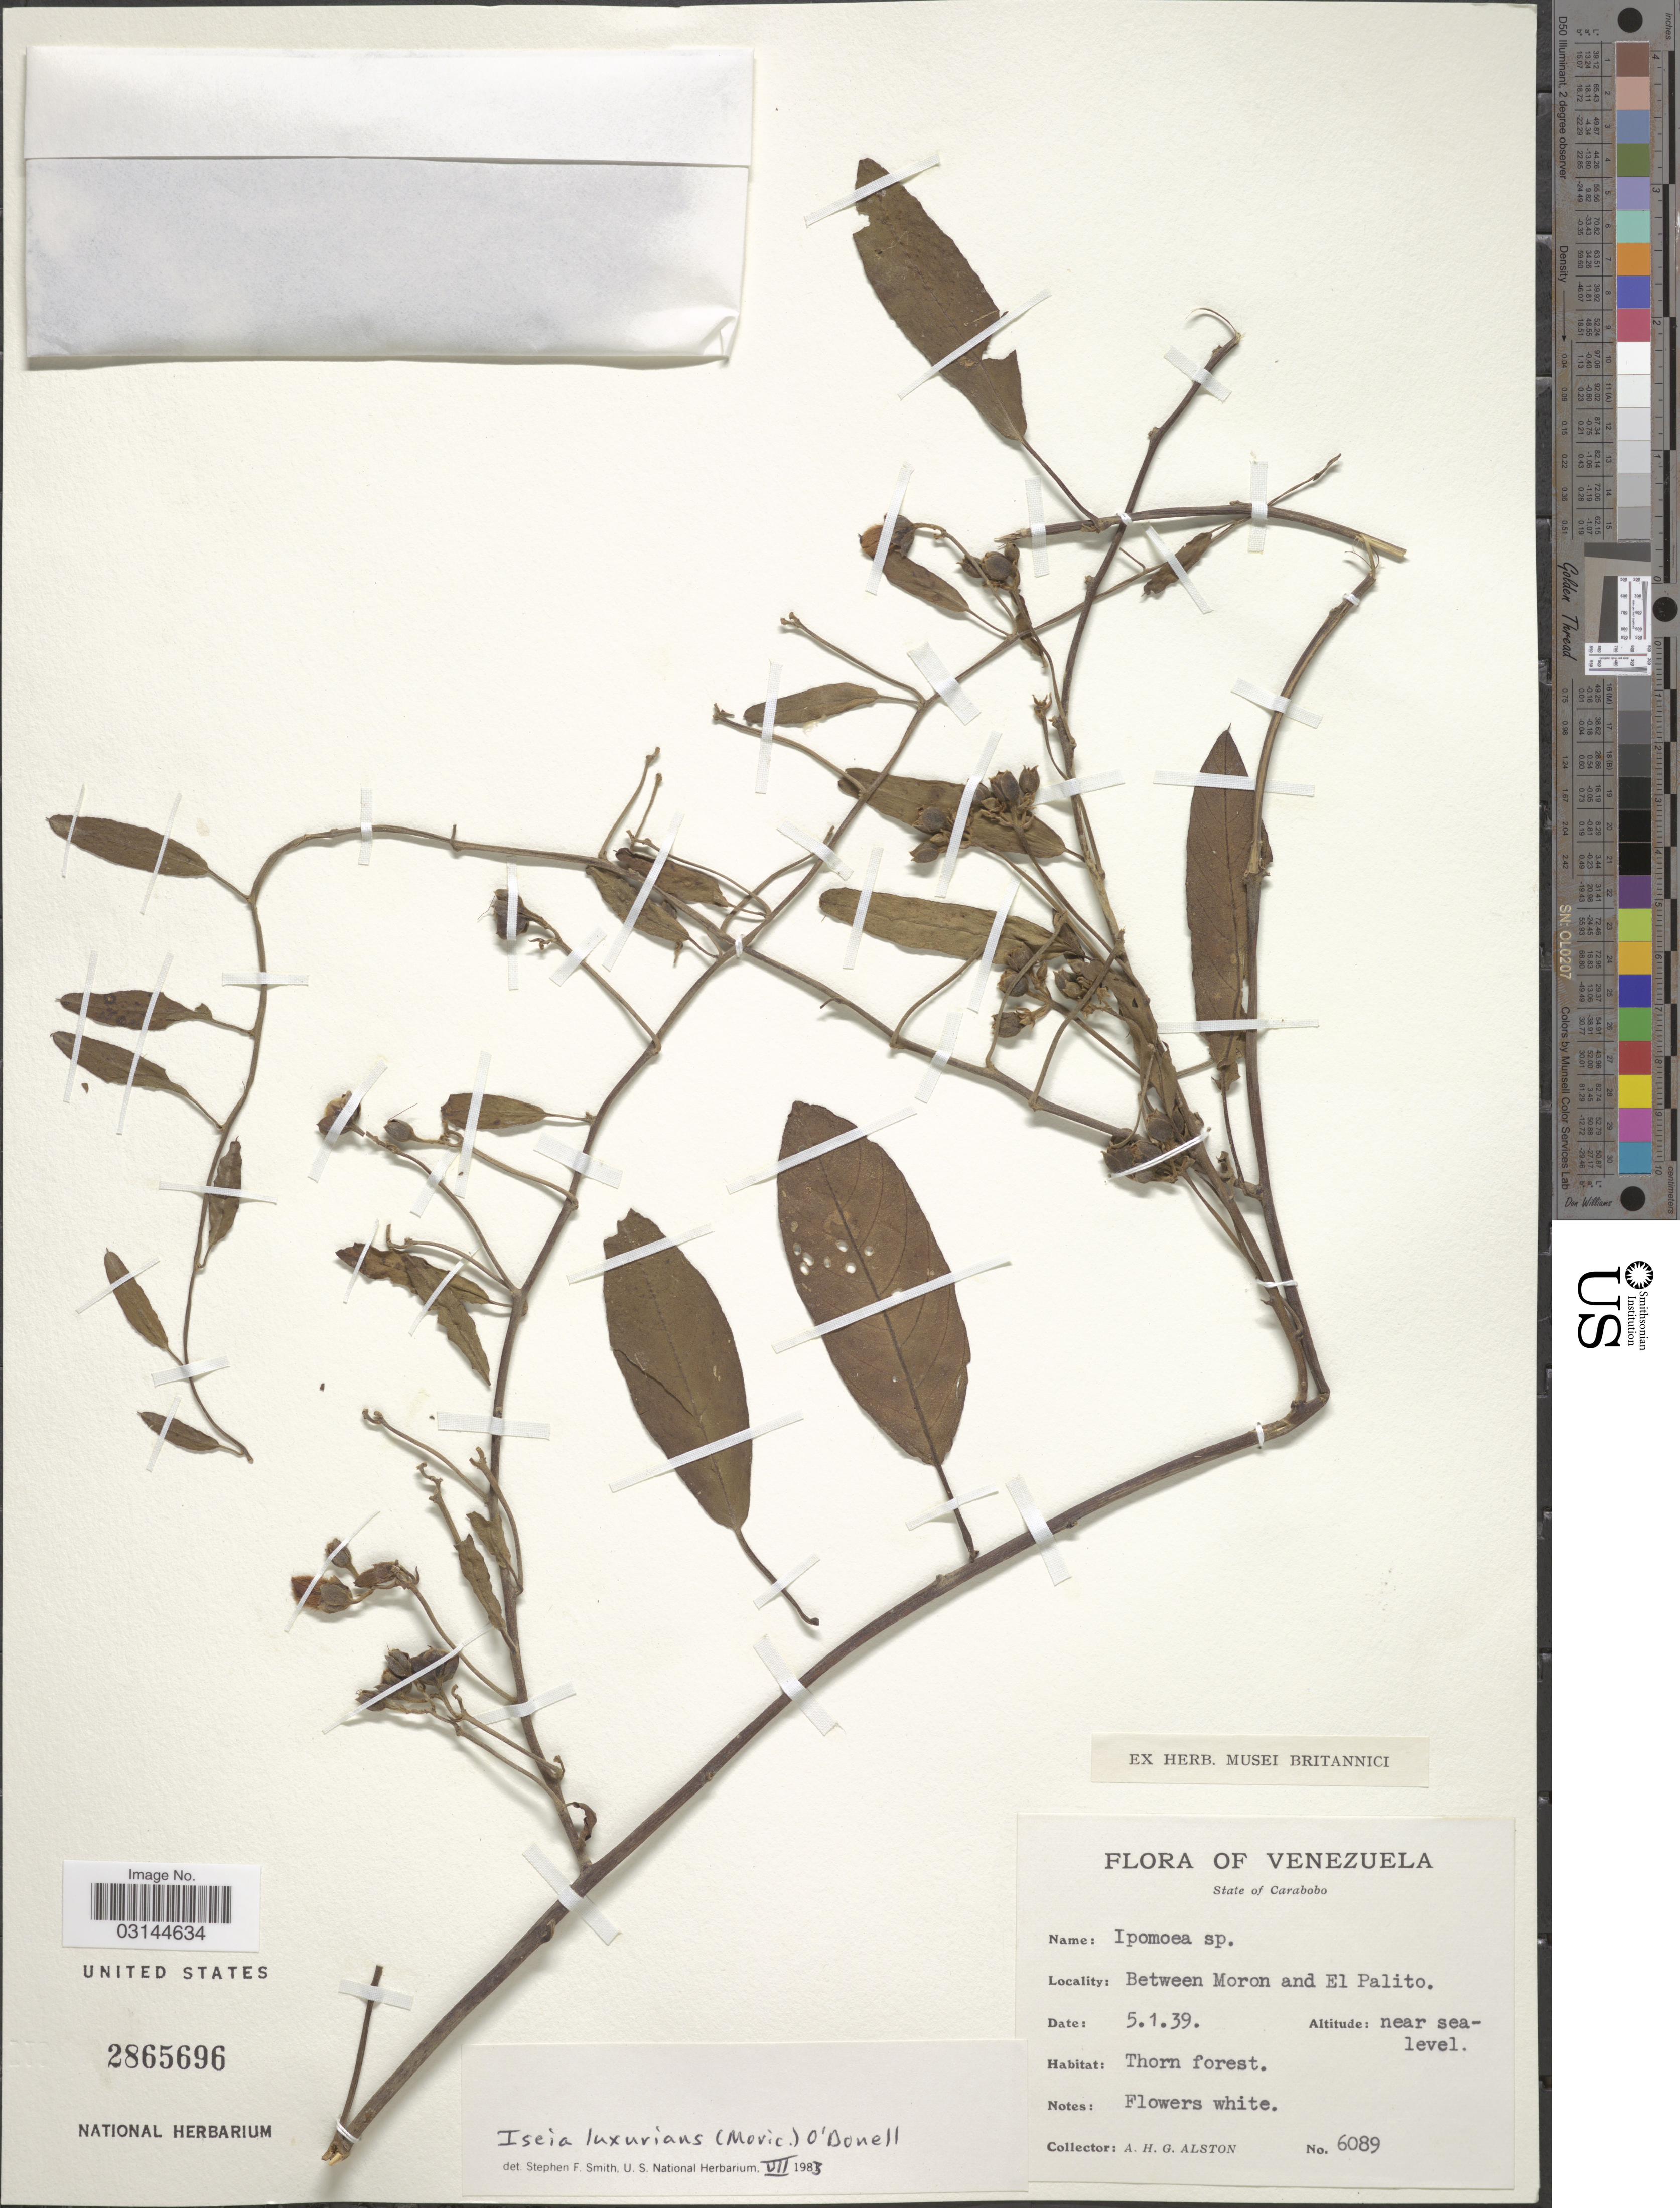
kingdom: Plantae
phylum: Tracheophyta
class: Magnoliopsida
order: Solanales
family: Convolvulaceae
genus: Aniseia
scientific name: Aniseia luxurians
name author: (Moric.) Athiê-Souza & Buril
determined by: Strong, Mark T., (BOT), Smithsonian Institution - National Museum of Natural History (UNITED STATES)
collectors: A. H. Alston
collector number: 6089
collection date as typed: Transcribed d/m/y: 5/1/39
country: Venezuela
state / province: Carabobo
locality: Between Moron and El Palito.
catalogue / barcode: US 2865696